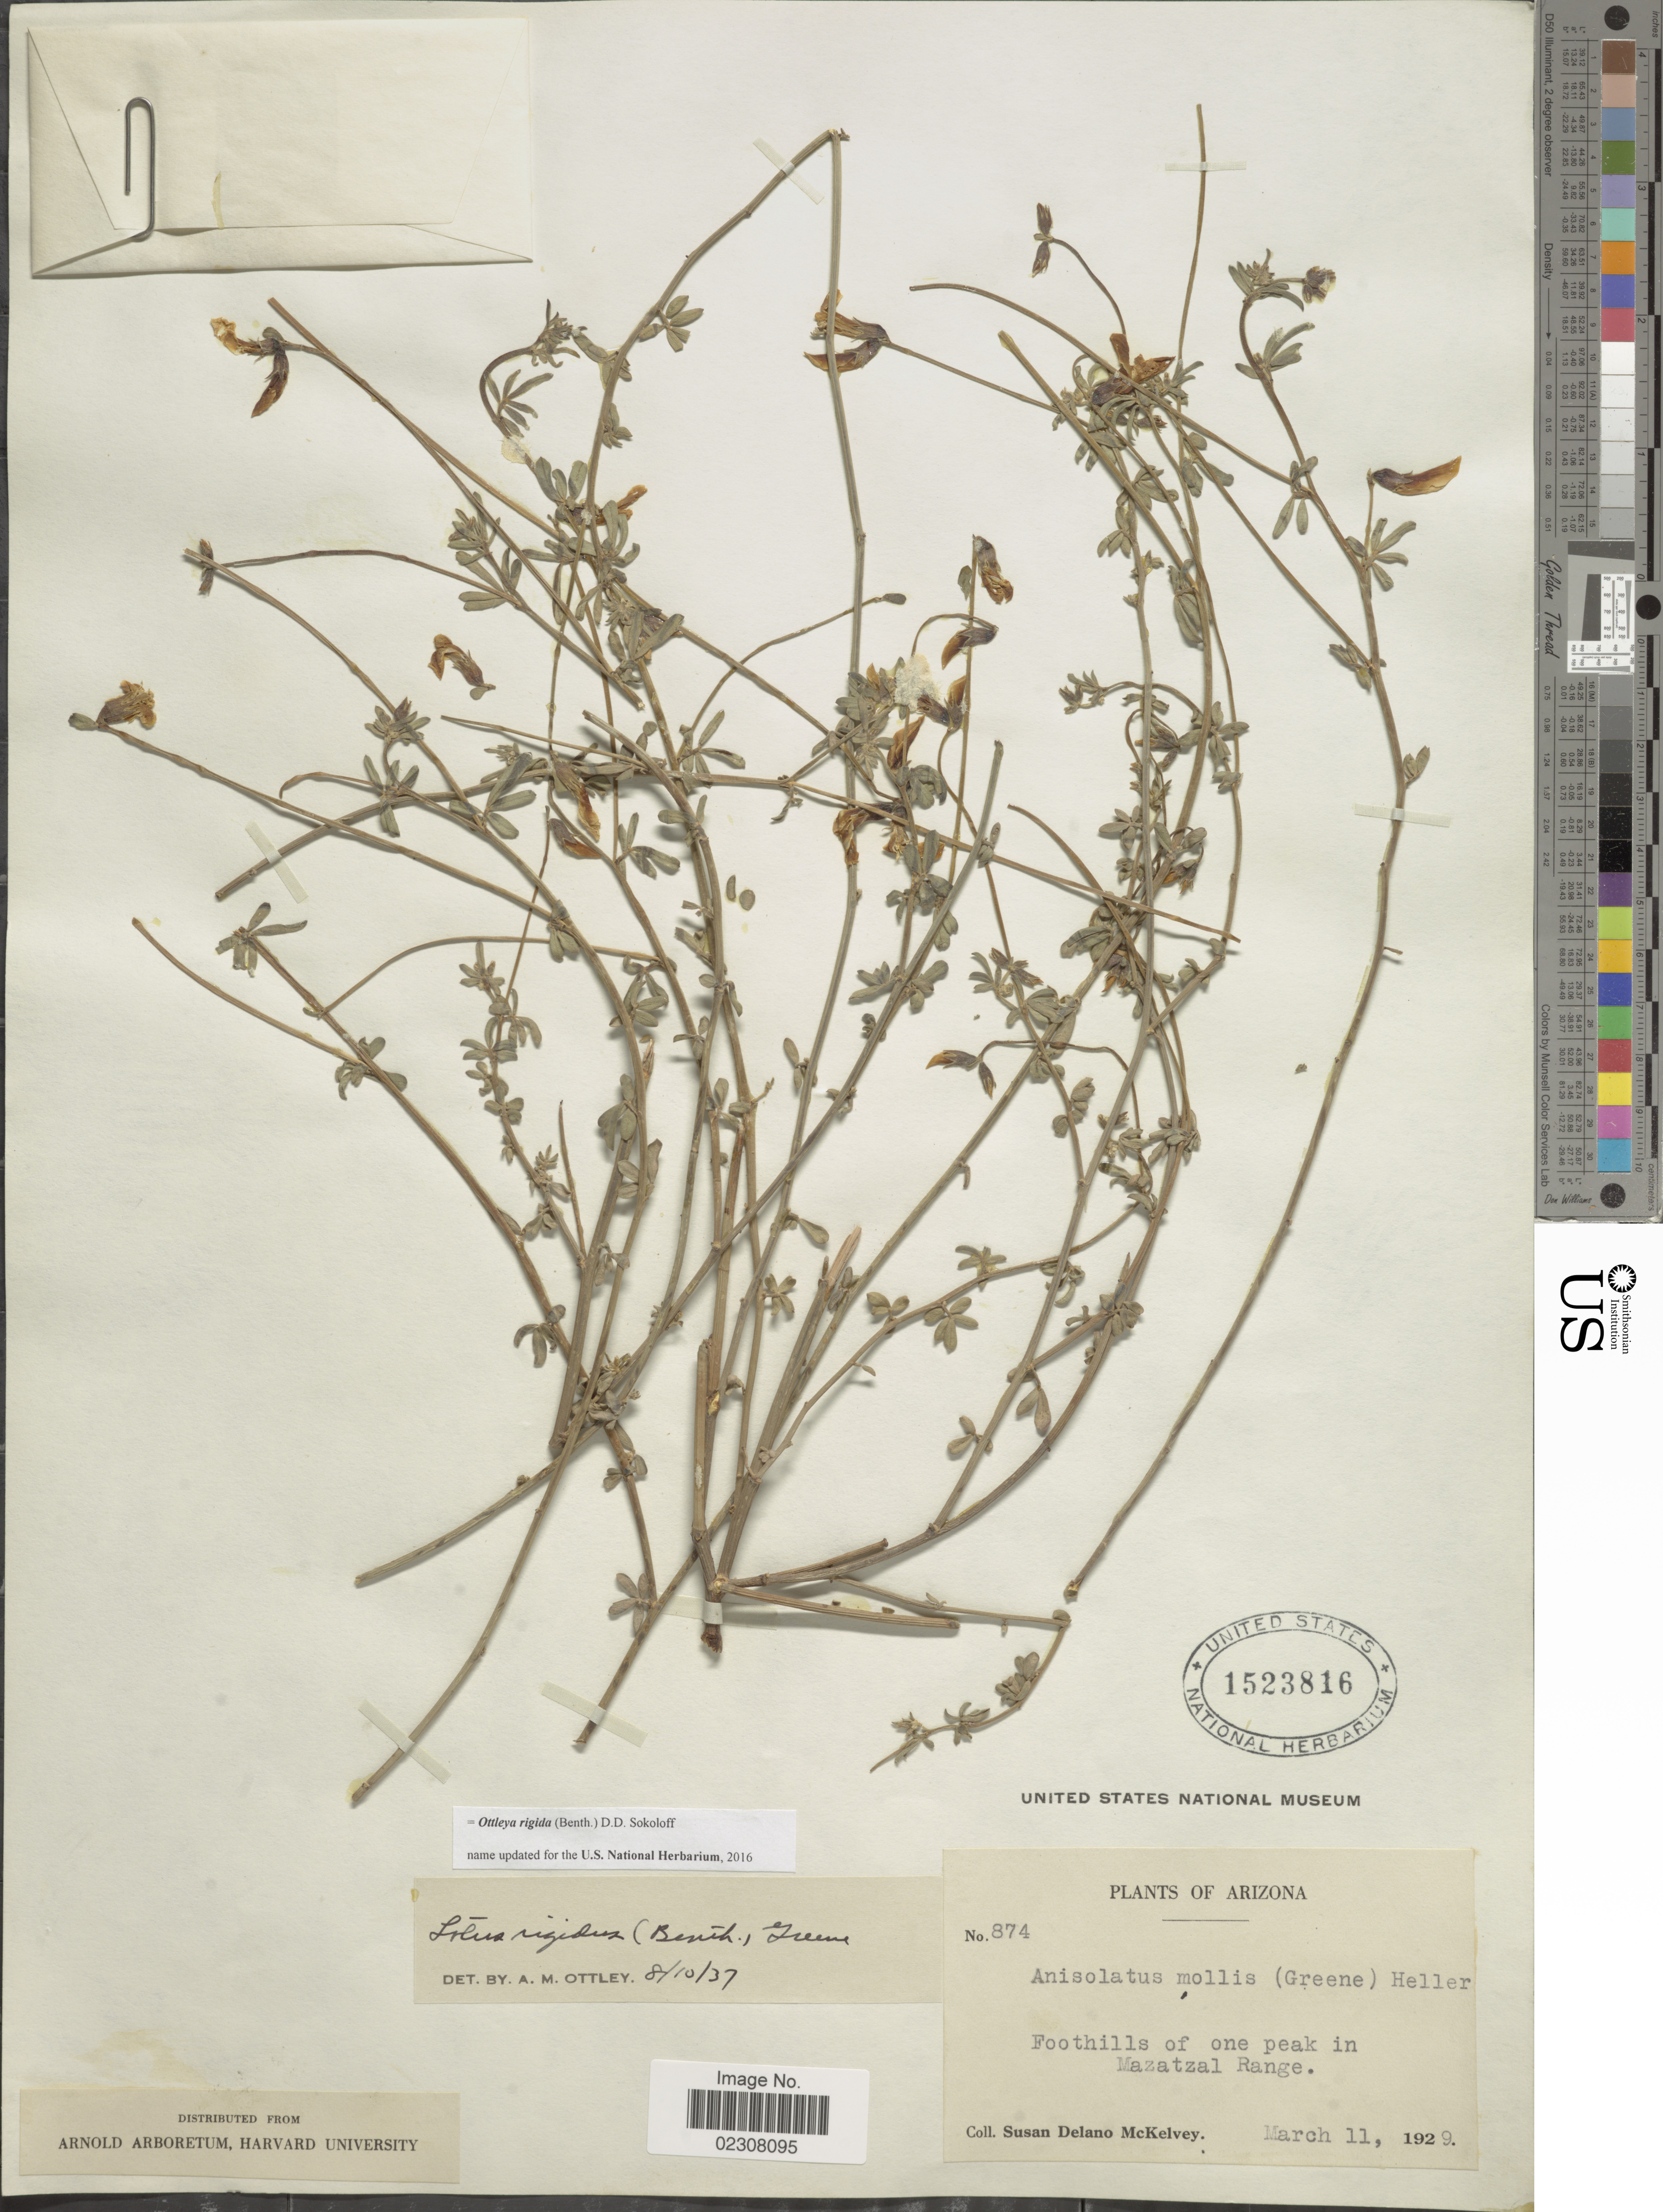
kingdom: Plantae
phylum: Tracheophyta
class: Magnoliopsida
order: Fabales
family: Fabaceae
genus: Ottleya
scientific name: Ottleya rigida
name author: (Benth.) D.D. Sokoloff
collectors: S. A. McKelvey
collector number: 874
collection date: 1929-03-11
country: United States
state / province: Arizona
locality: Foothills of one peak in Mazatzal Range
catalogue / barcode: US 1523816